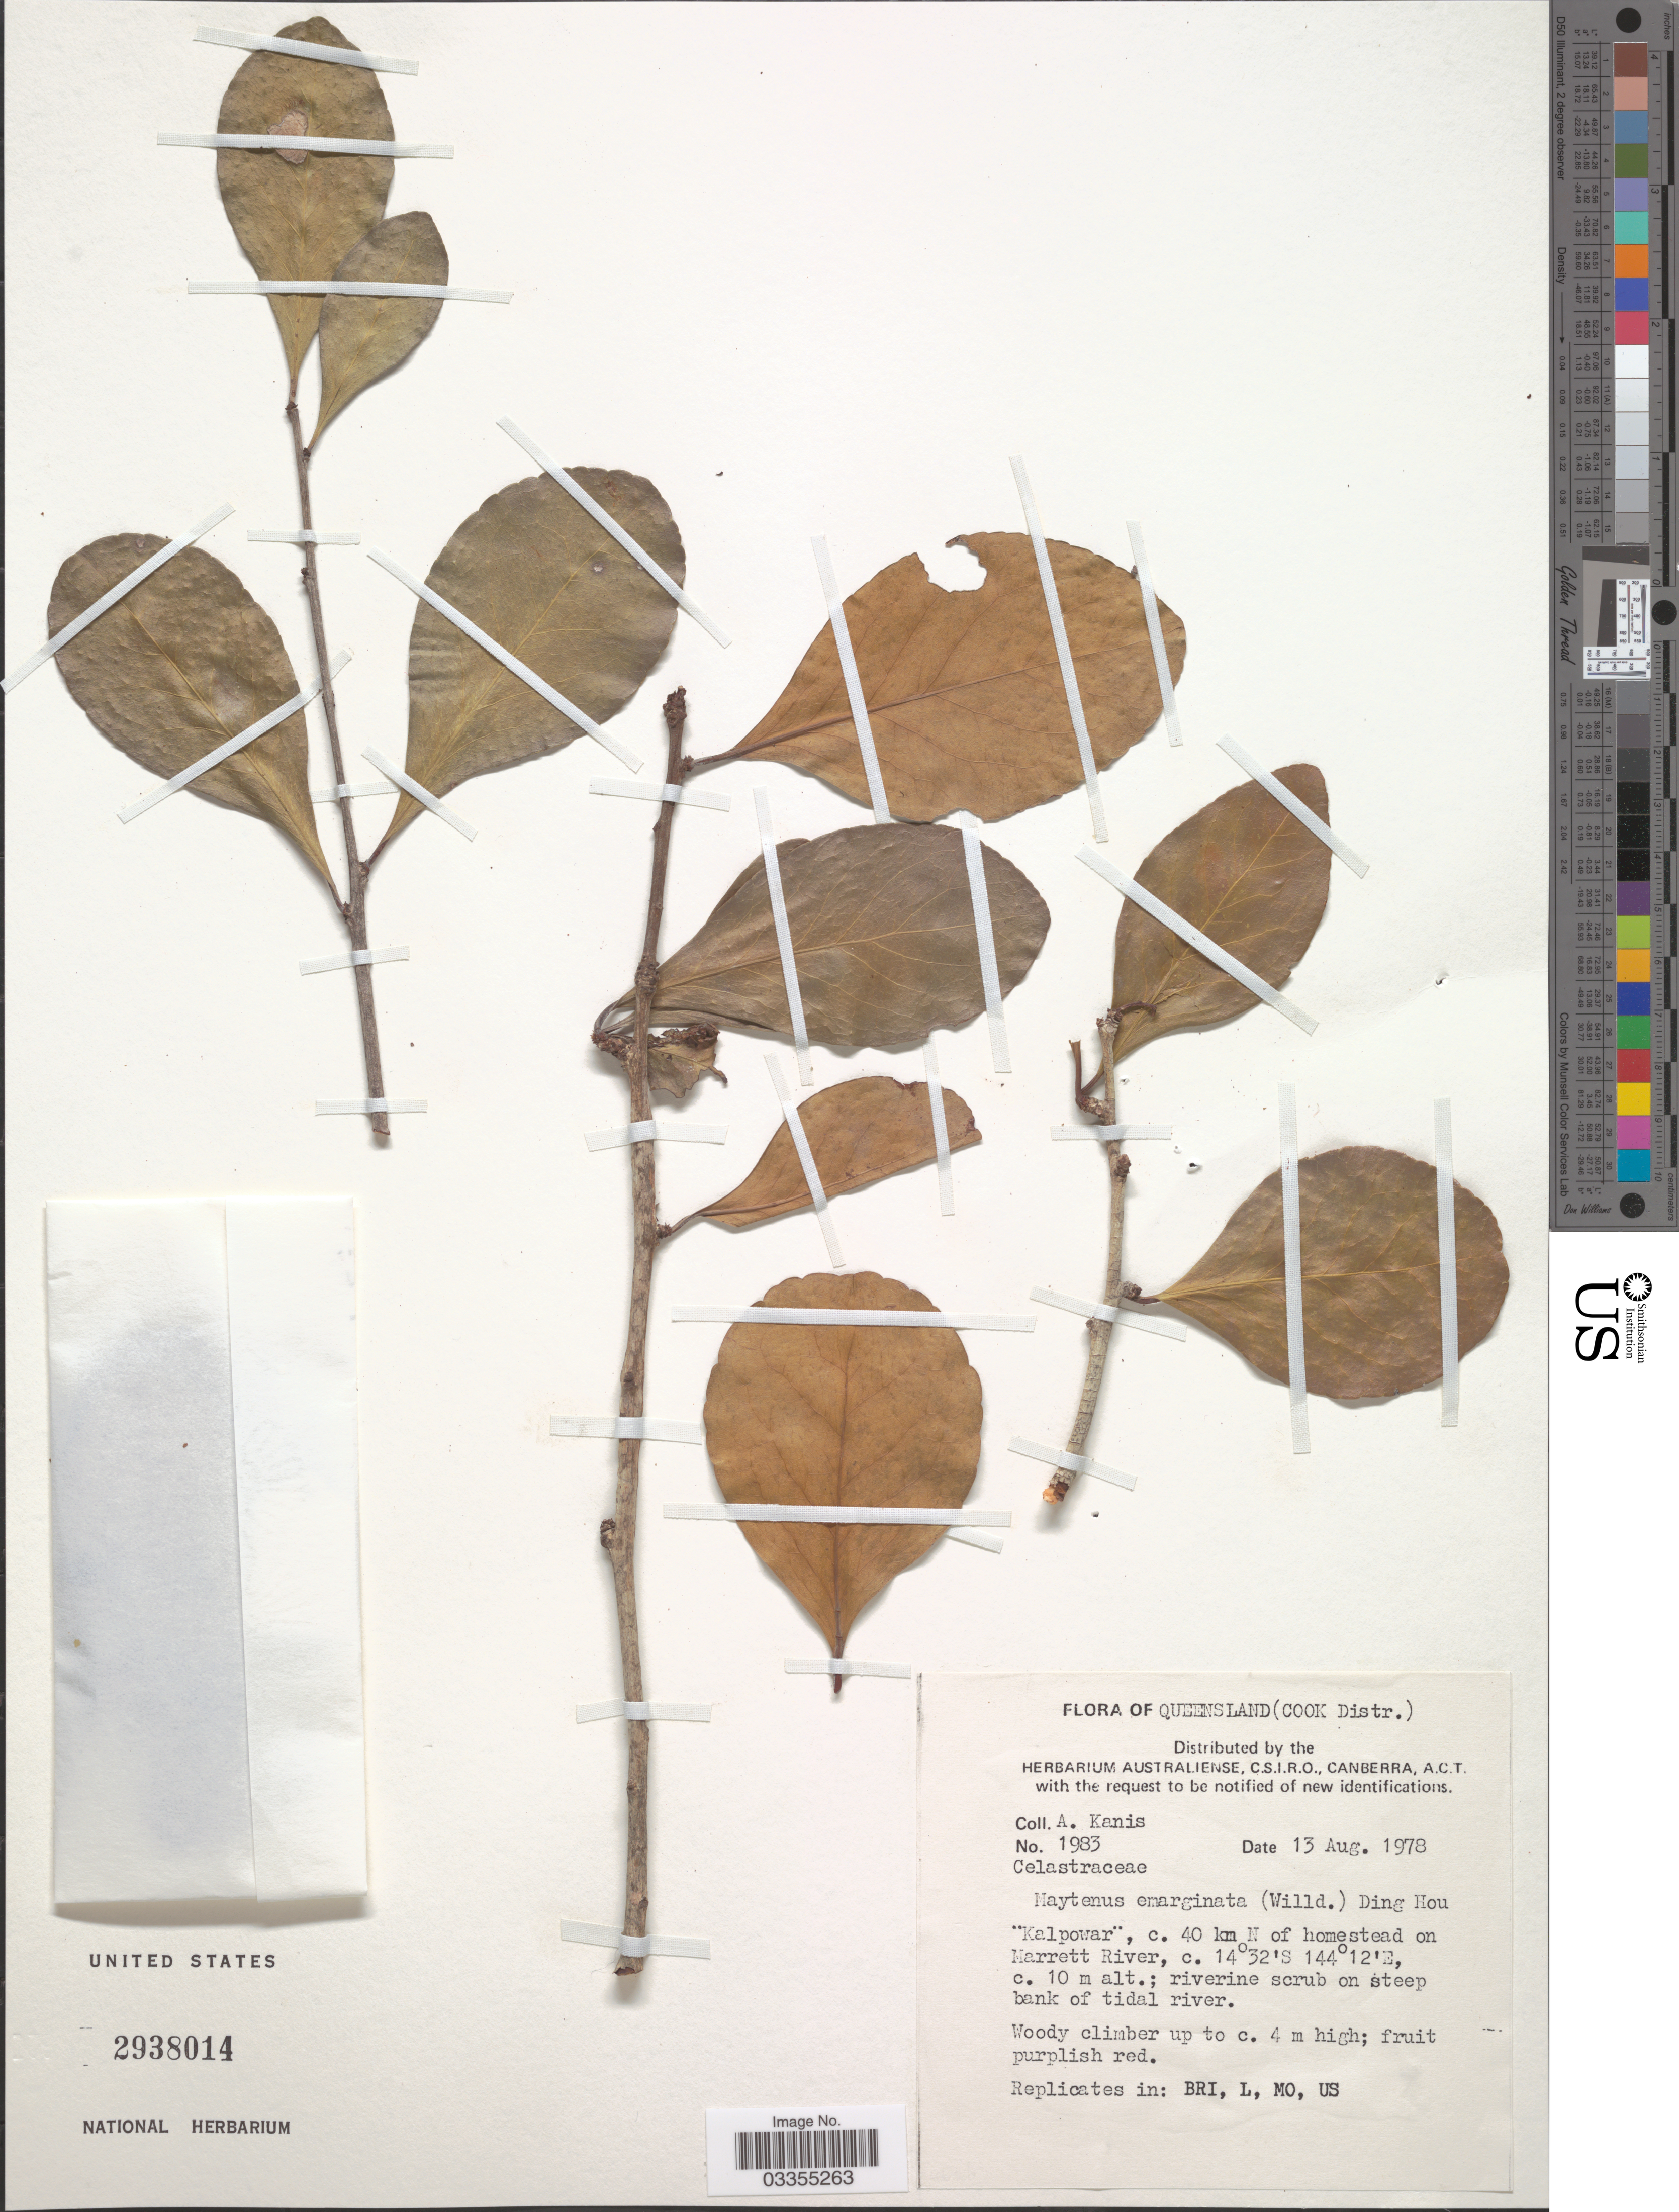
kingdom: Plantae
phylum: Tracheophyta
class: Magnoliopsida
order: Celastrales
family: Celastraceae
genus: Gymnosporia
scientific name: Gymnosporia trilocularis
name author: Hayata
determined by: Strong, Mark T., (BOT), Smithsonian Institution - National Museum of Natural History (UNITED STATES)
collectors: A. Kanis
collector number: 1983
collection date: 1978-08-13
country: Australia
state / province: Queensland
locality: (Cook Distr.). "Kalpowar", c. 40 km N of homestead on Marrett River.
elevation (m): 10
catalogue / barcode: US 2938014